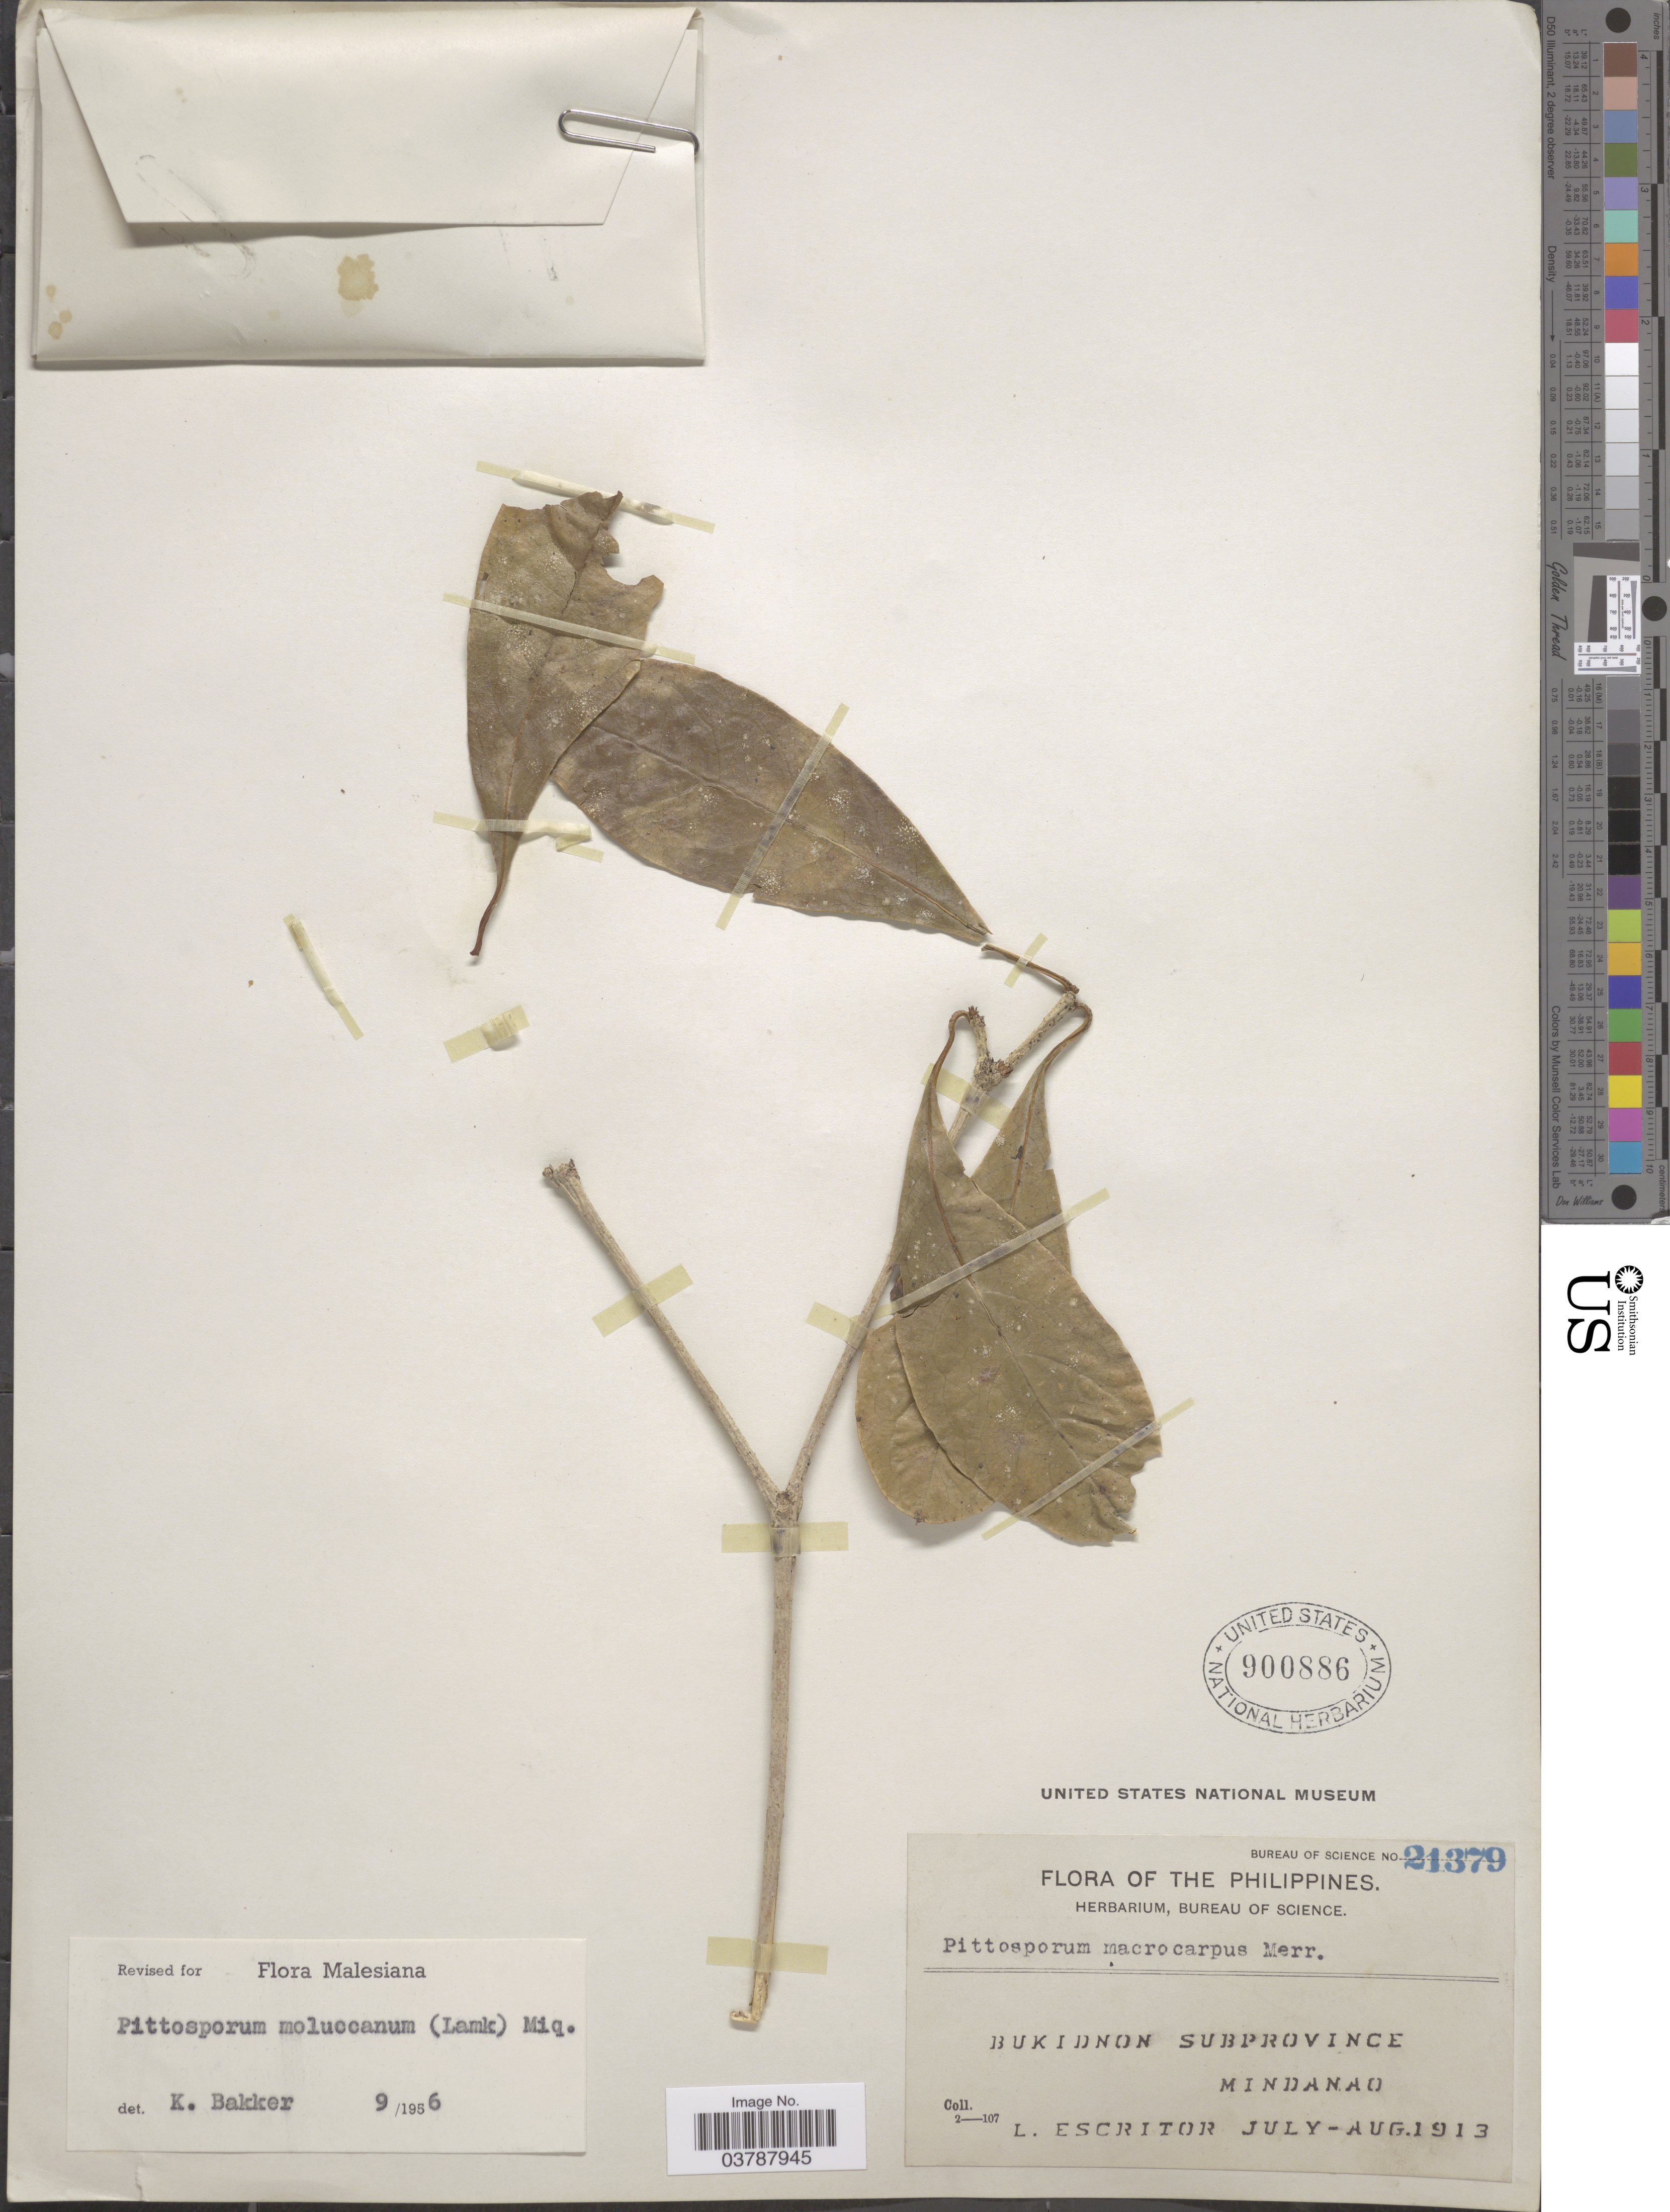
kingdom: Plantae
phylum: Tracheophyta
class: Magnoliopsida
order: Apiales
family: Pittosporaceae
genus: Pittosporum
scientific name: Pittosporum moluccanum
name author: (Lam.) Miq.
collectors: L. Escritor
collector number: Bureau of Science 21379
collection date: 1913-07/1913-08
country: Philippines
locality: Bukidnon Subprovince. Mindanao.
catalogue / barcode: US 900886